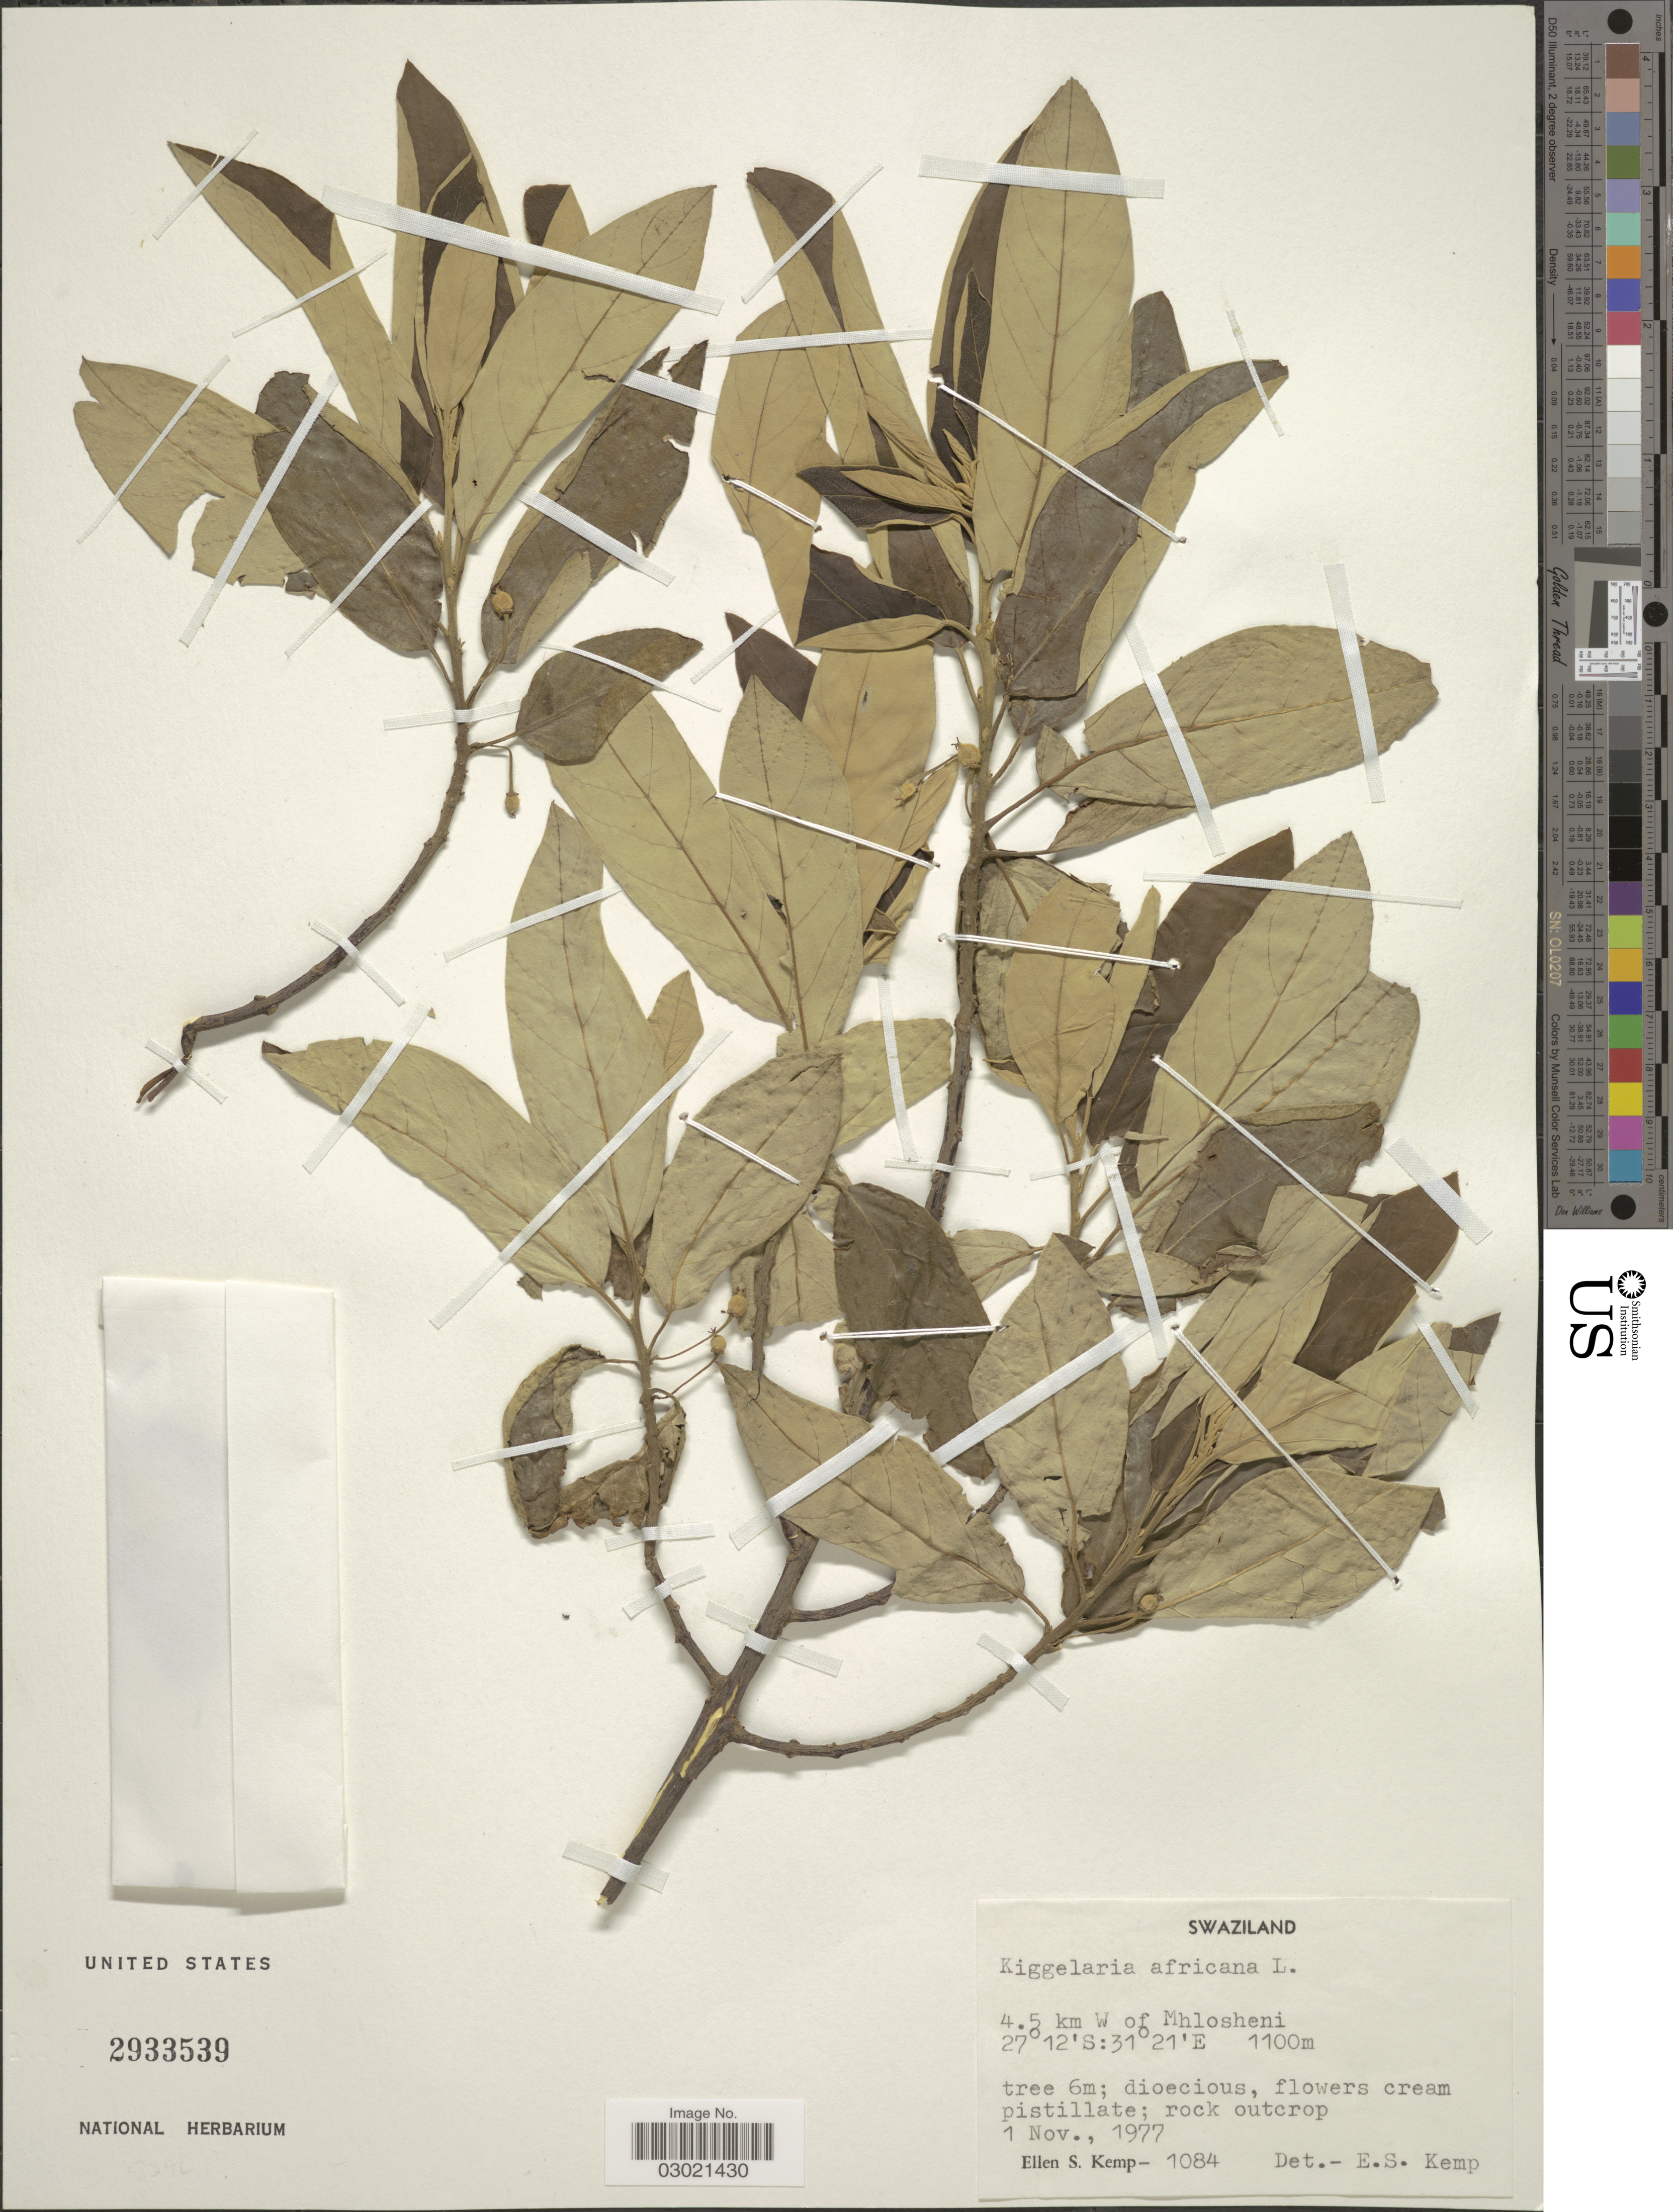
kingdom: Plantae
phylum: Tracheophyta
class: Magnoliopsida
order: Malpighiales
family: Achariaceae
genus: Kiggelaria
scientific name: Kiggelaria africana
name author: L.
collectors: E. S. Kemp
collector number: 1084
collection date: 1977-11-01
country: Eswatini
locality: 4.5 km W of Mhlosheni.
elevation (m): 1100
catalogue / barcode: US 2933539